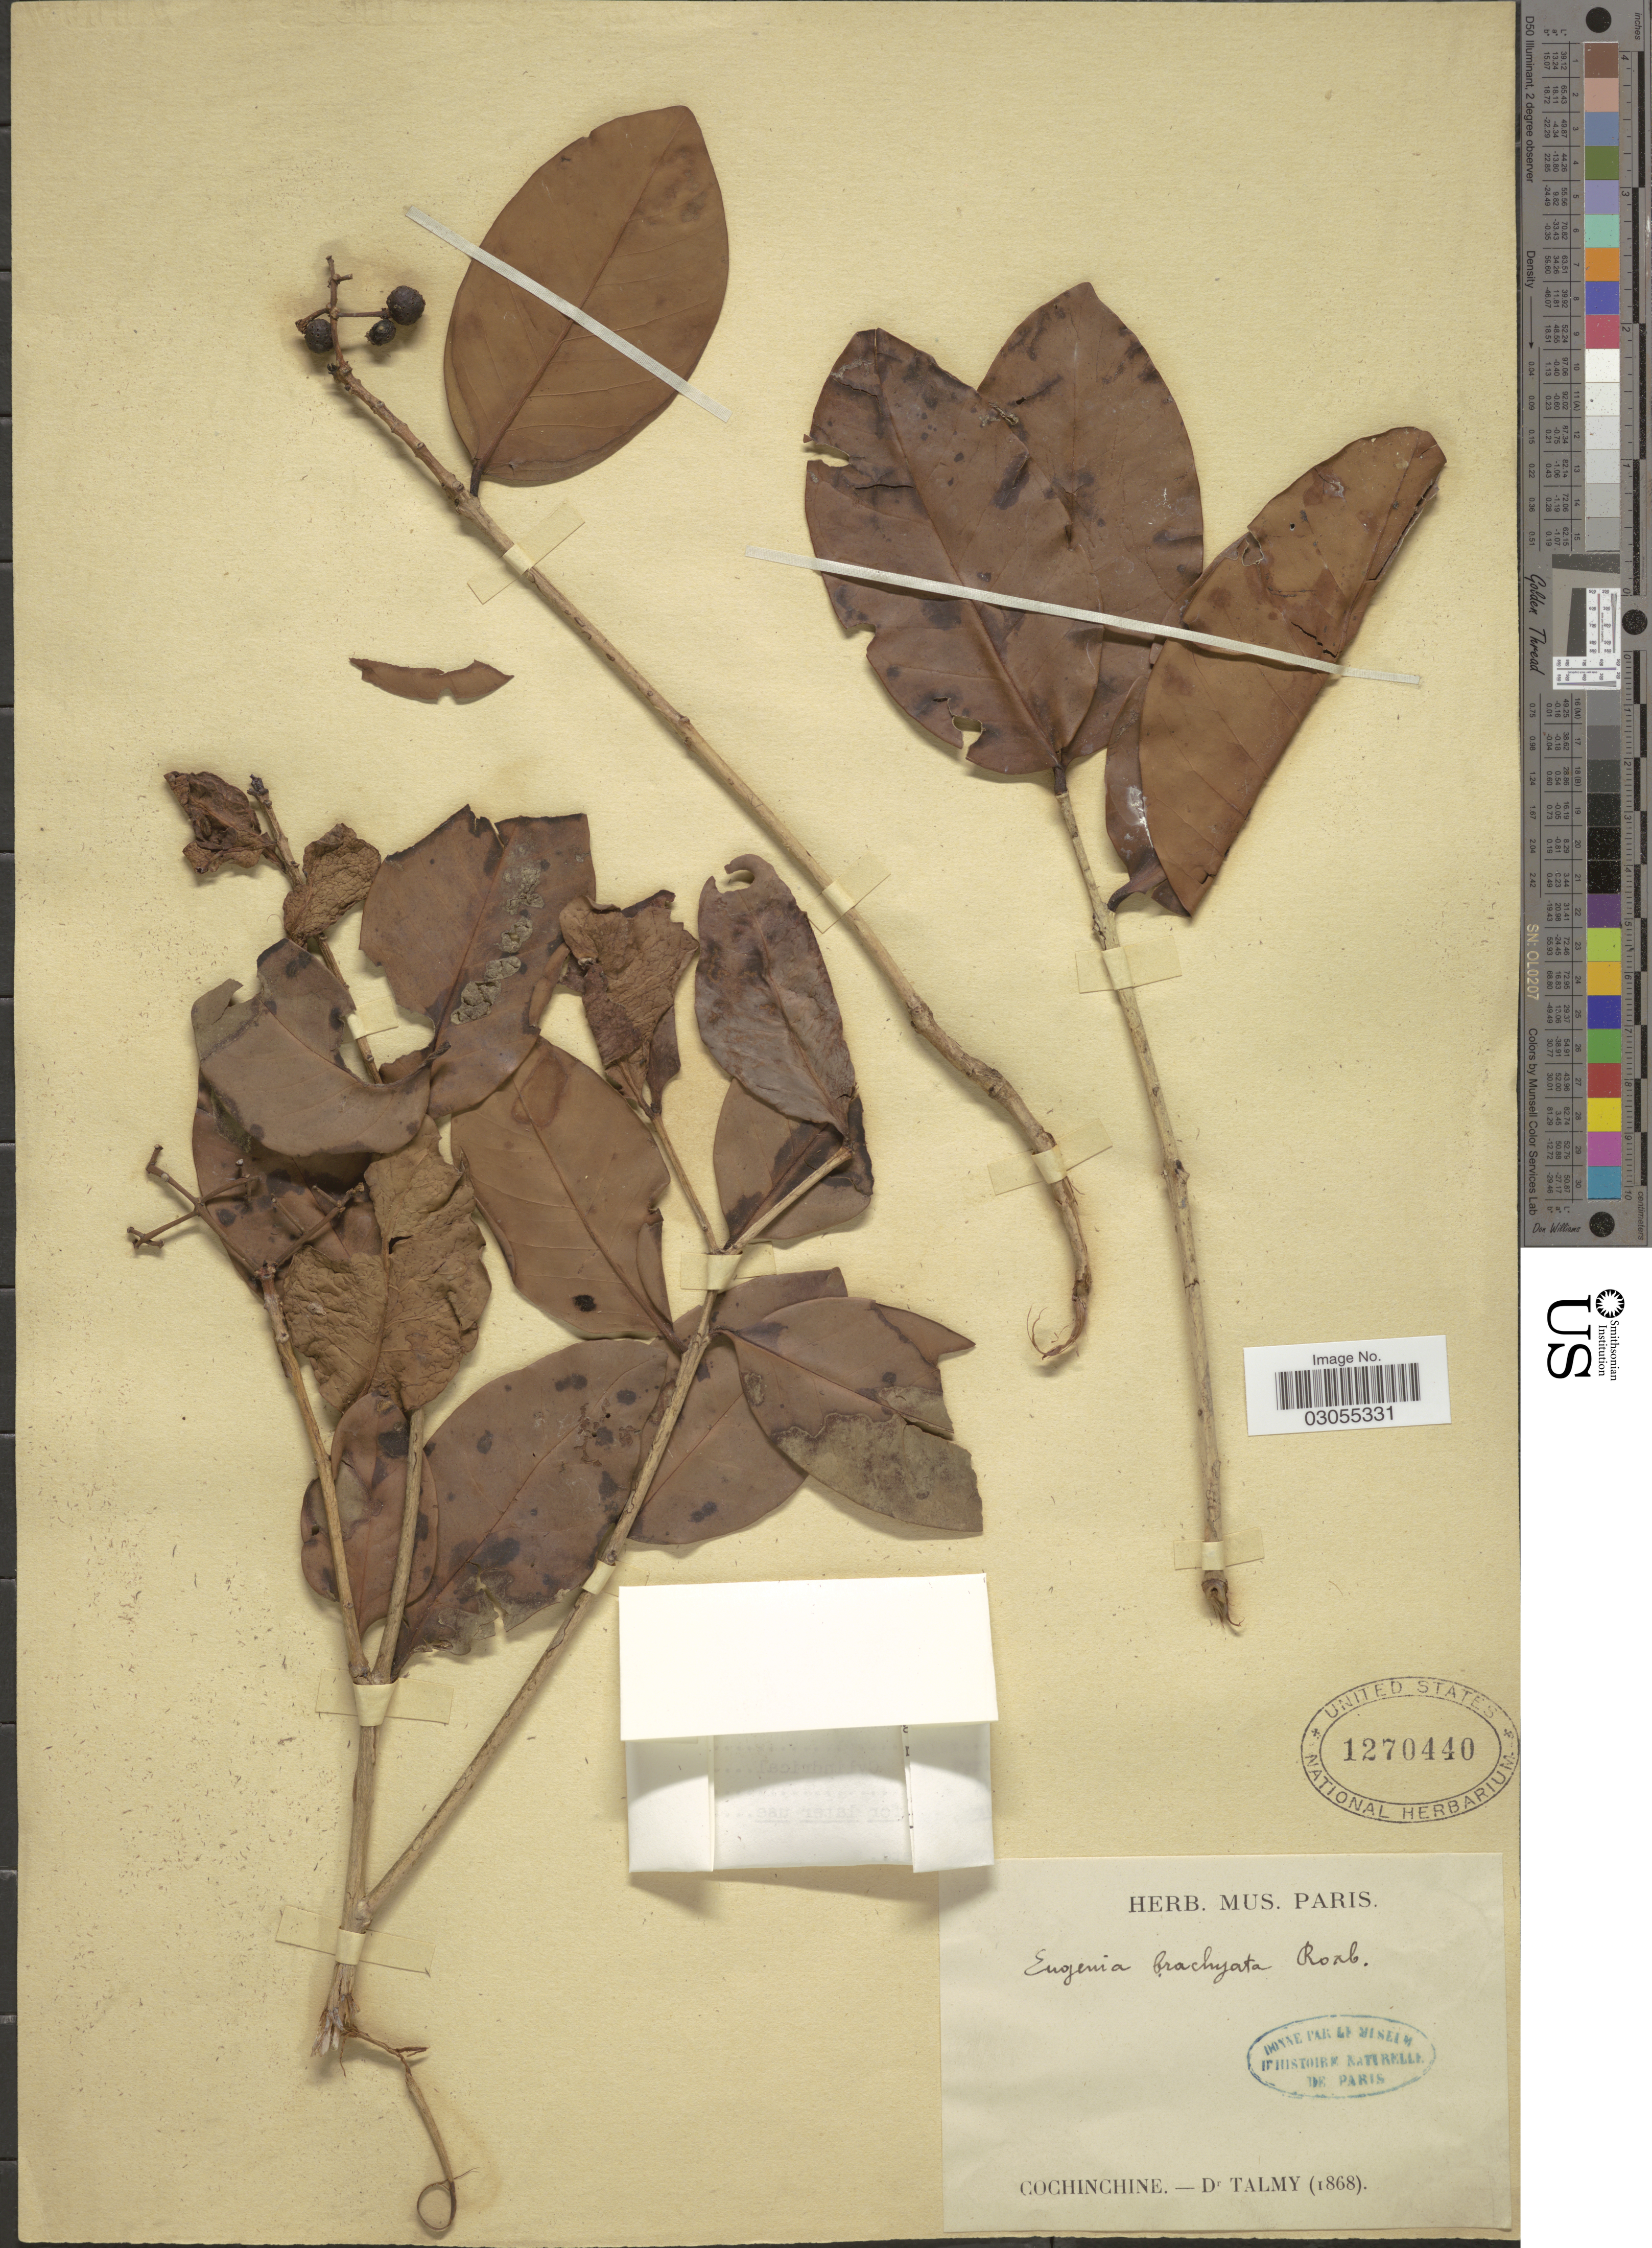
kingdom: Plantae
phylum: Tracheophyta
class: Magnoliopsida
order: Myrtales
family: Myrtaceae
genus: Syzygium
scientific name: Syzygium cumini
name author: (L.) Skeels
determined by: Strong, Mark T., (BOT), Smithsonian Institution - National Museum of Natural History (UNITED STATES)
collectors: -. Talmy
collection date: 1868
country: Vietnam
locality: Cochinchine.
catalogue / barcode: US 1270440